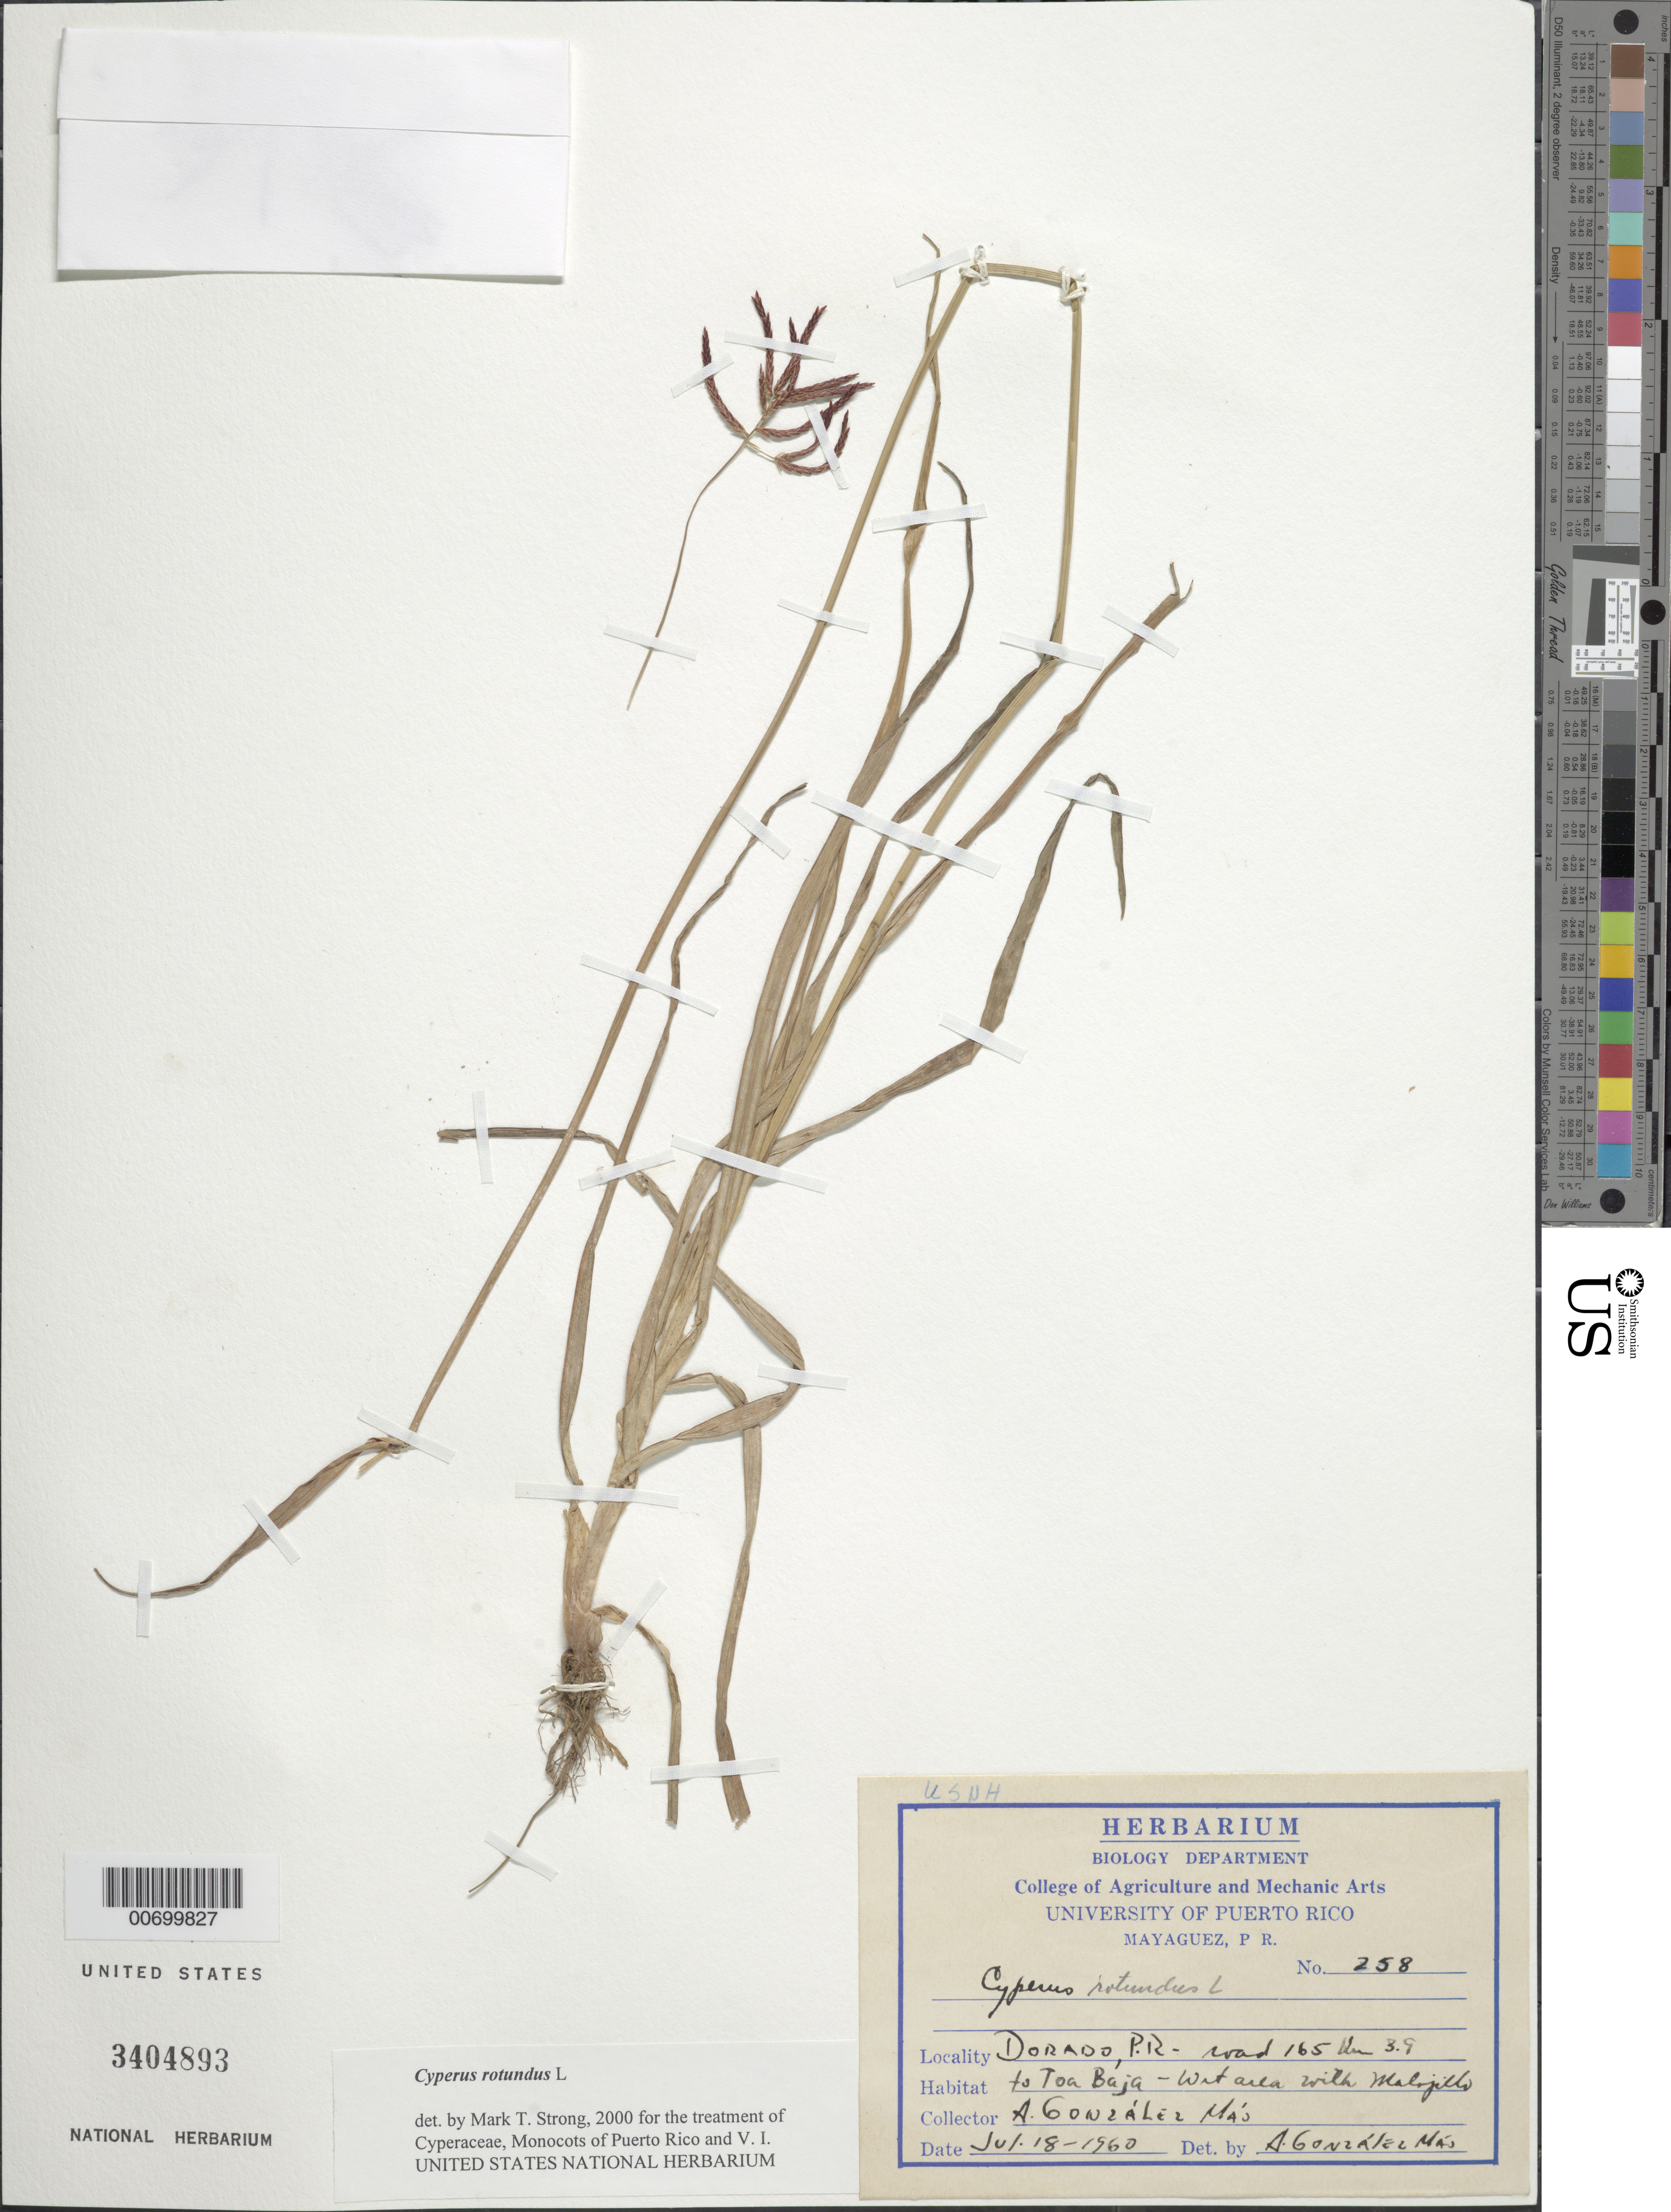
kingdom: Plantae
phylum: Tracheophyta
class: Liliopsida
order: Poales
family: Cyperaceae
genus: Cyperus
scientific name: Cyperus rotundus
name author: L.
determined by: Strong, M. T., (US), Smithsonian Institution - National Museum of Natural History (UNITED STATES)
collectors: A. González Más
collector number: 258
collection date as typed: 18 Jul 1960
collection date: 1960-07-18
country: Puerto Rico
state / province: Dorado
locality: Dorado: Rd. 165, km 3.9, to Toa Baja road.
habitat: Wet area.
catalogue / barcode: US 3404893